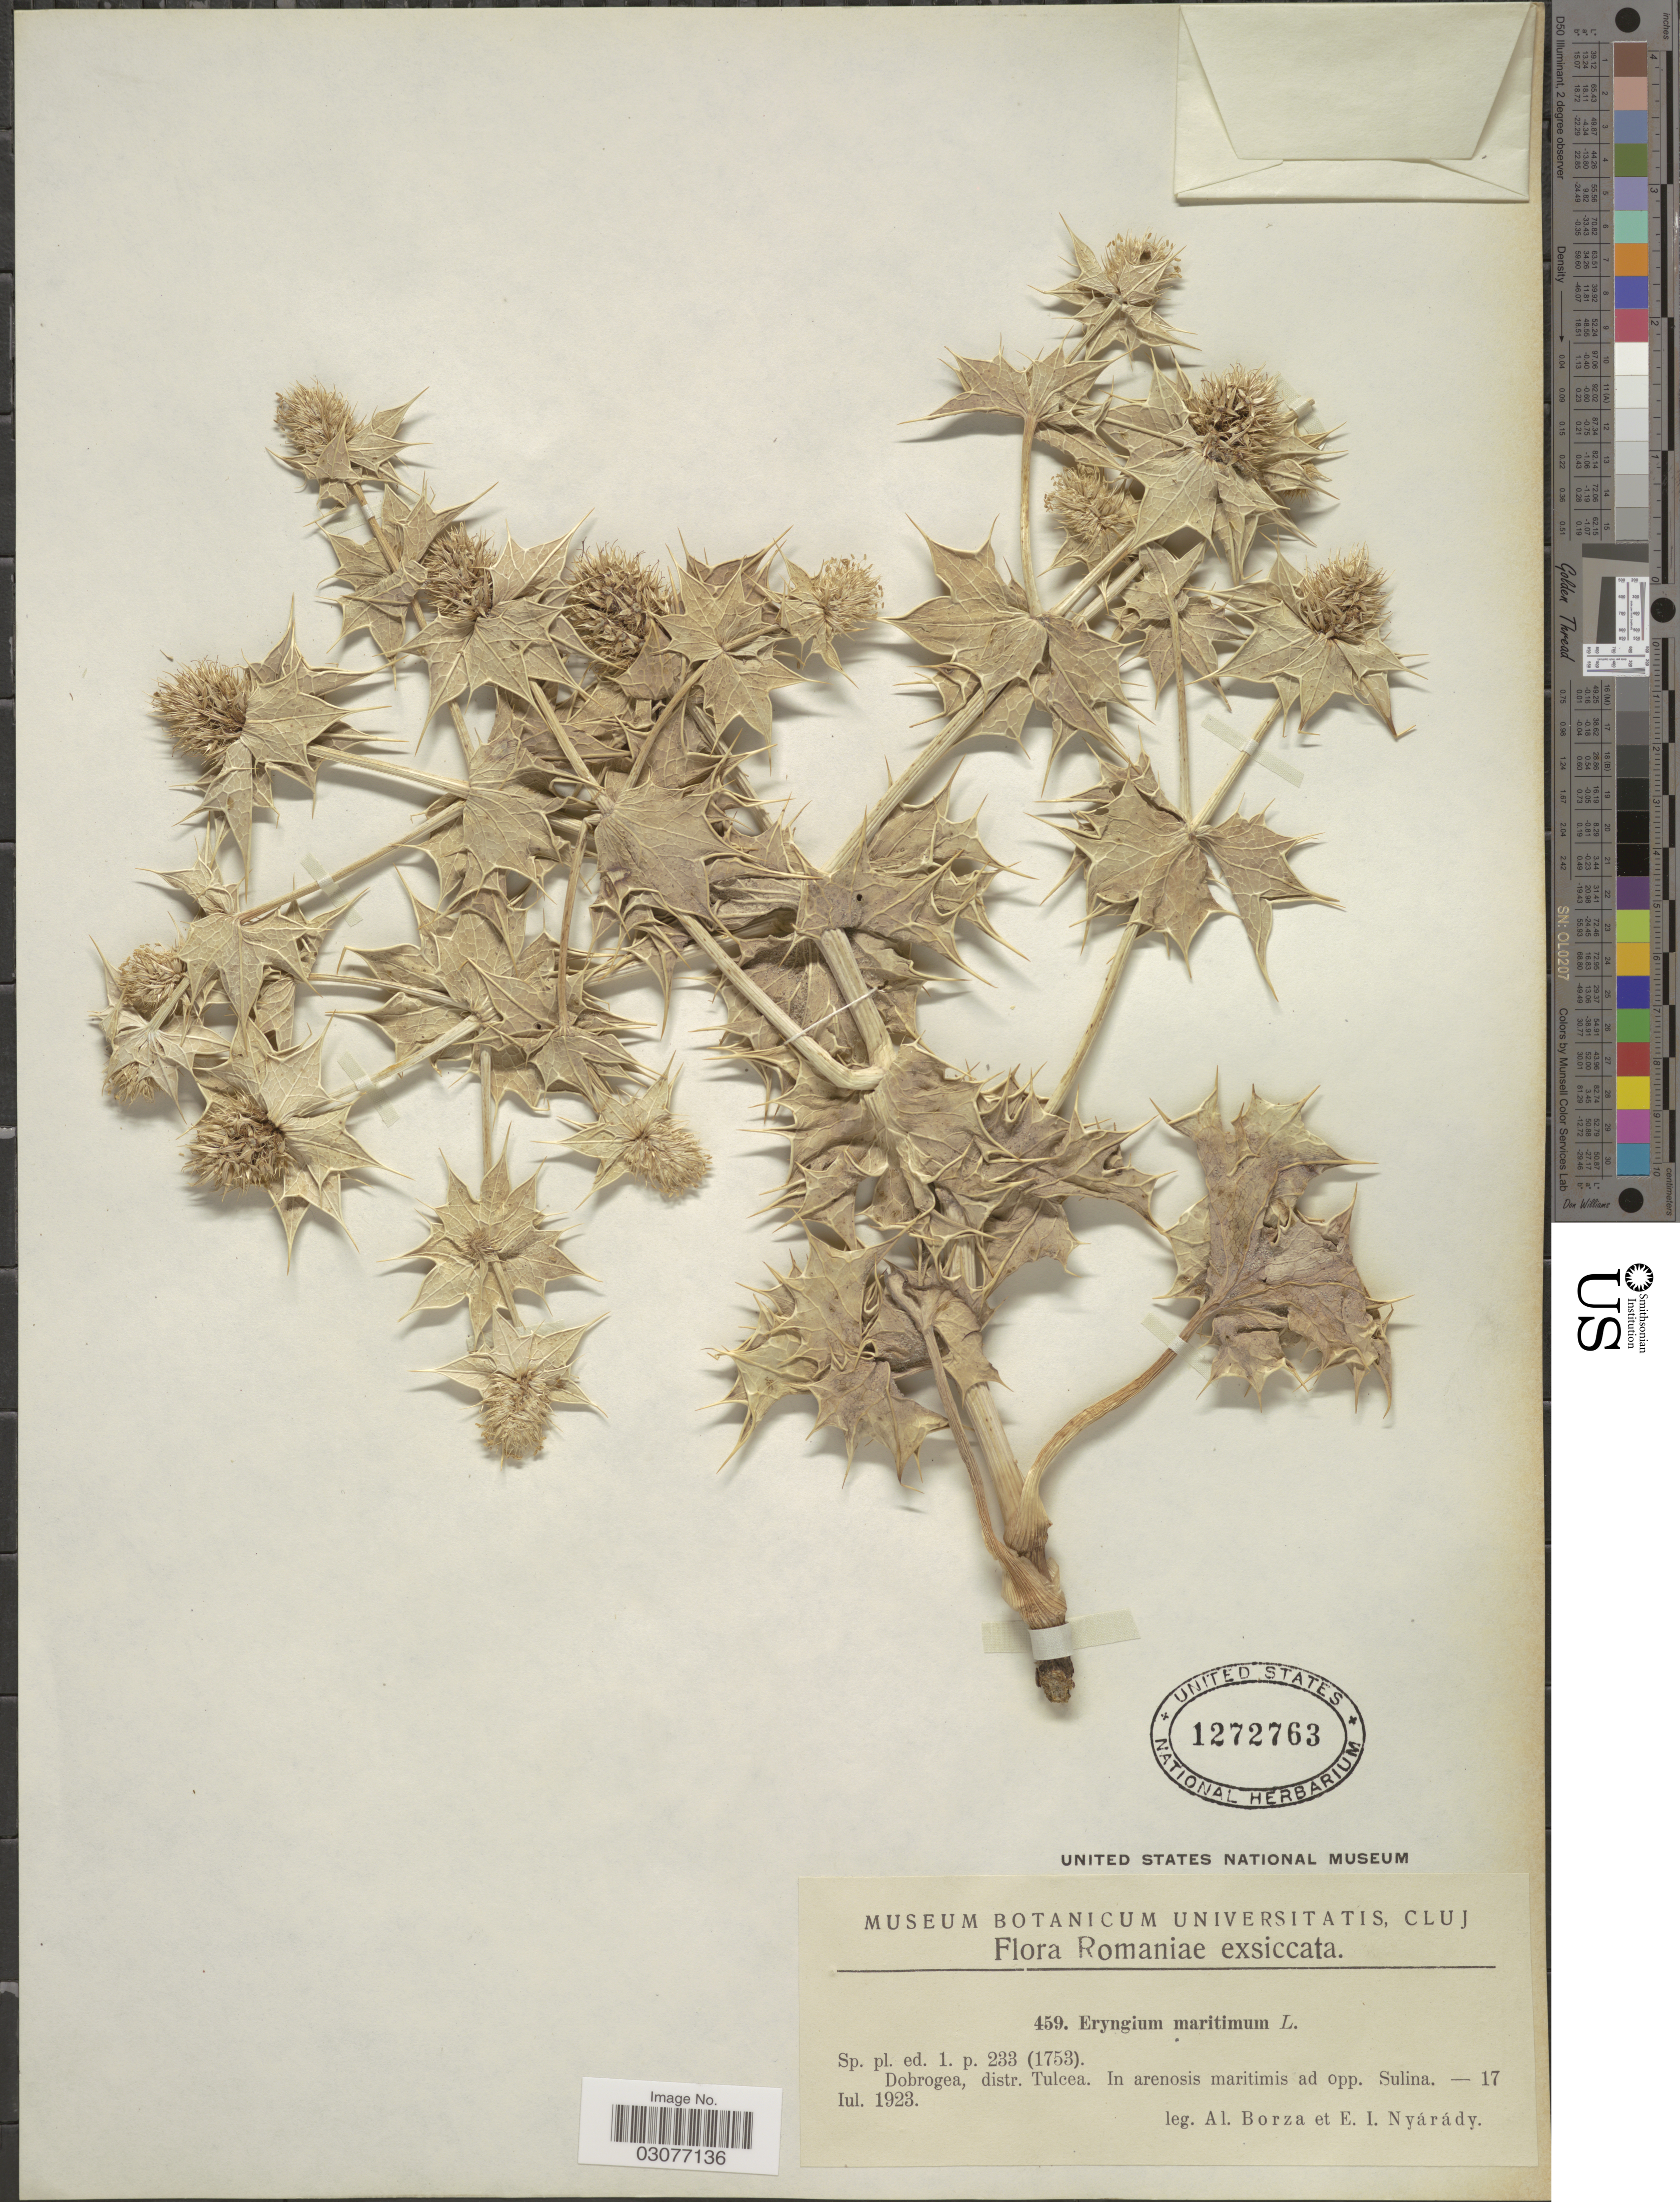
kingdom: Plantae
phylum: Tracheophyta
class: Magnoliopsida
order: Apiales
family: Apiaceae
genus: Eryngium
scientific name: Eryngium maritimum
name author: L.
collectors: A. Borza & E. Nyárády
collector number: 459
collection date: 1923-07-17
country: Romania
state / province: Tulcea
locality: Dobrogea, distr. Tulcea. Ad opp. Sulina.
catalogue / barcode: US 1272763